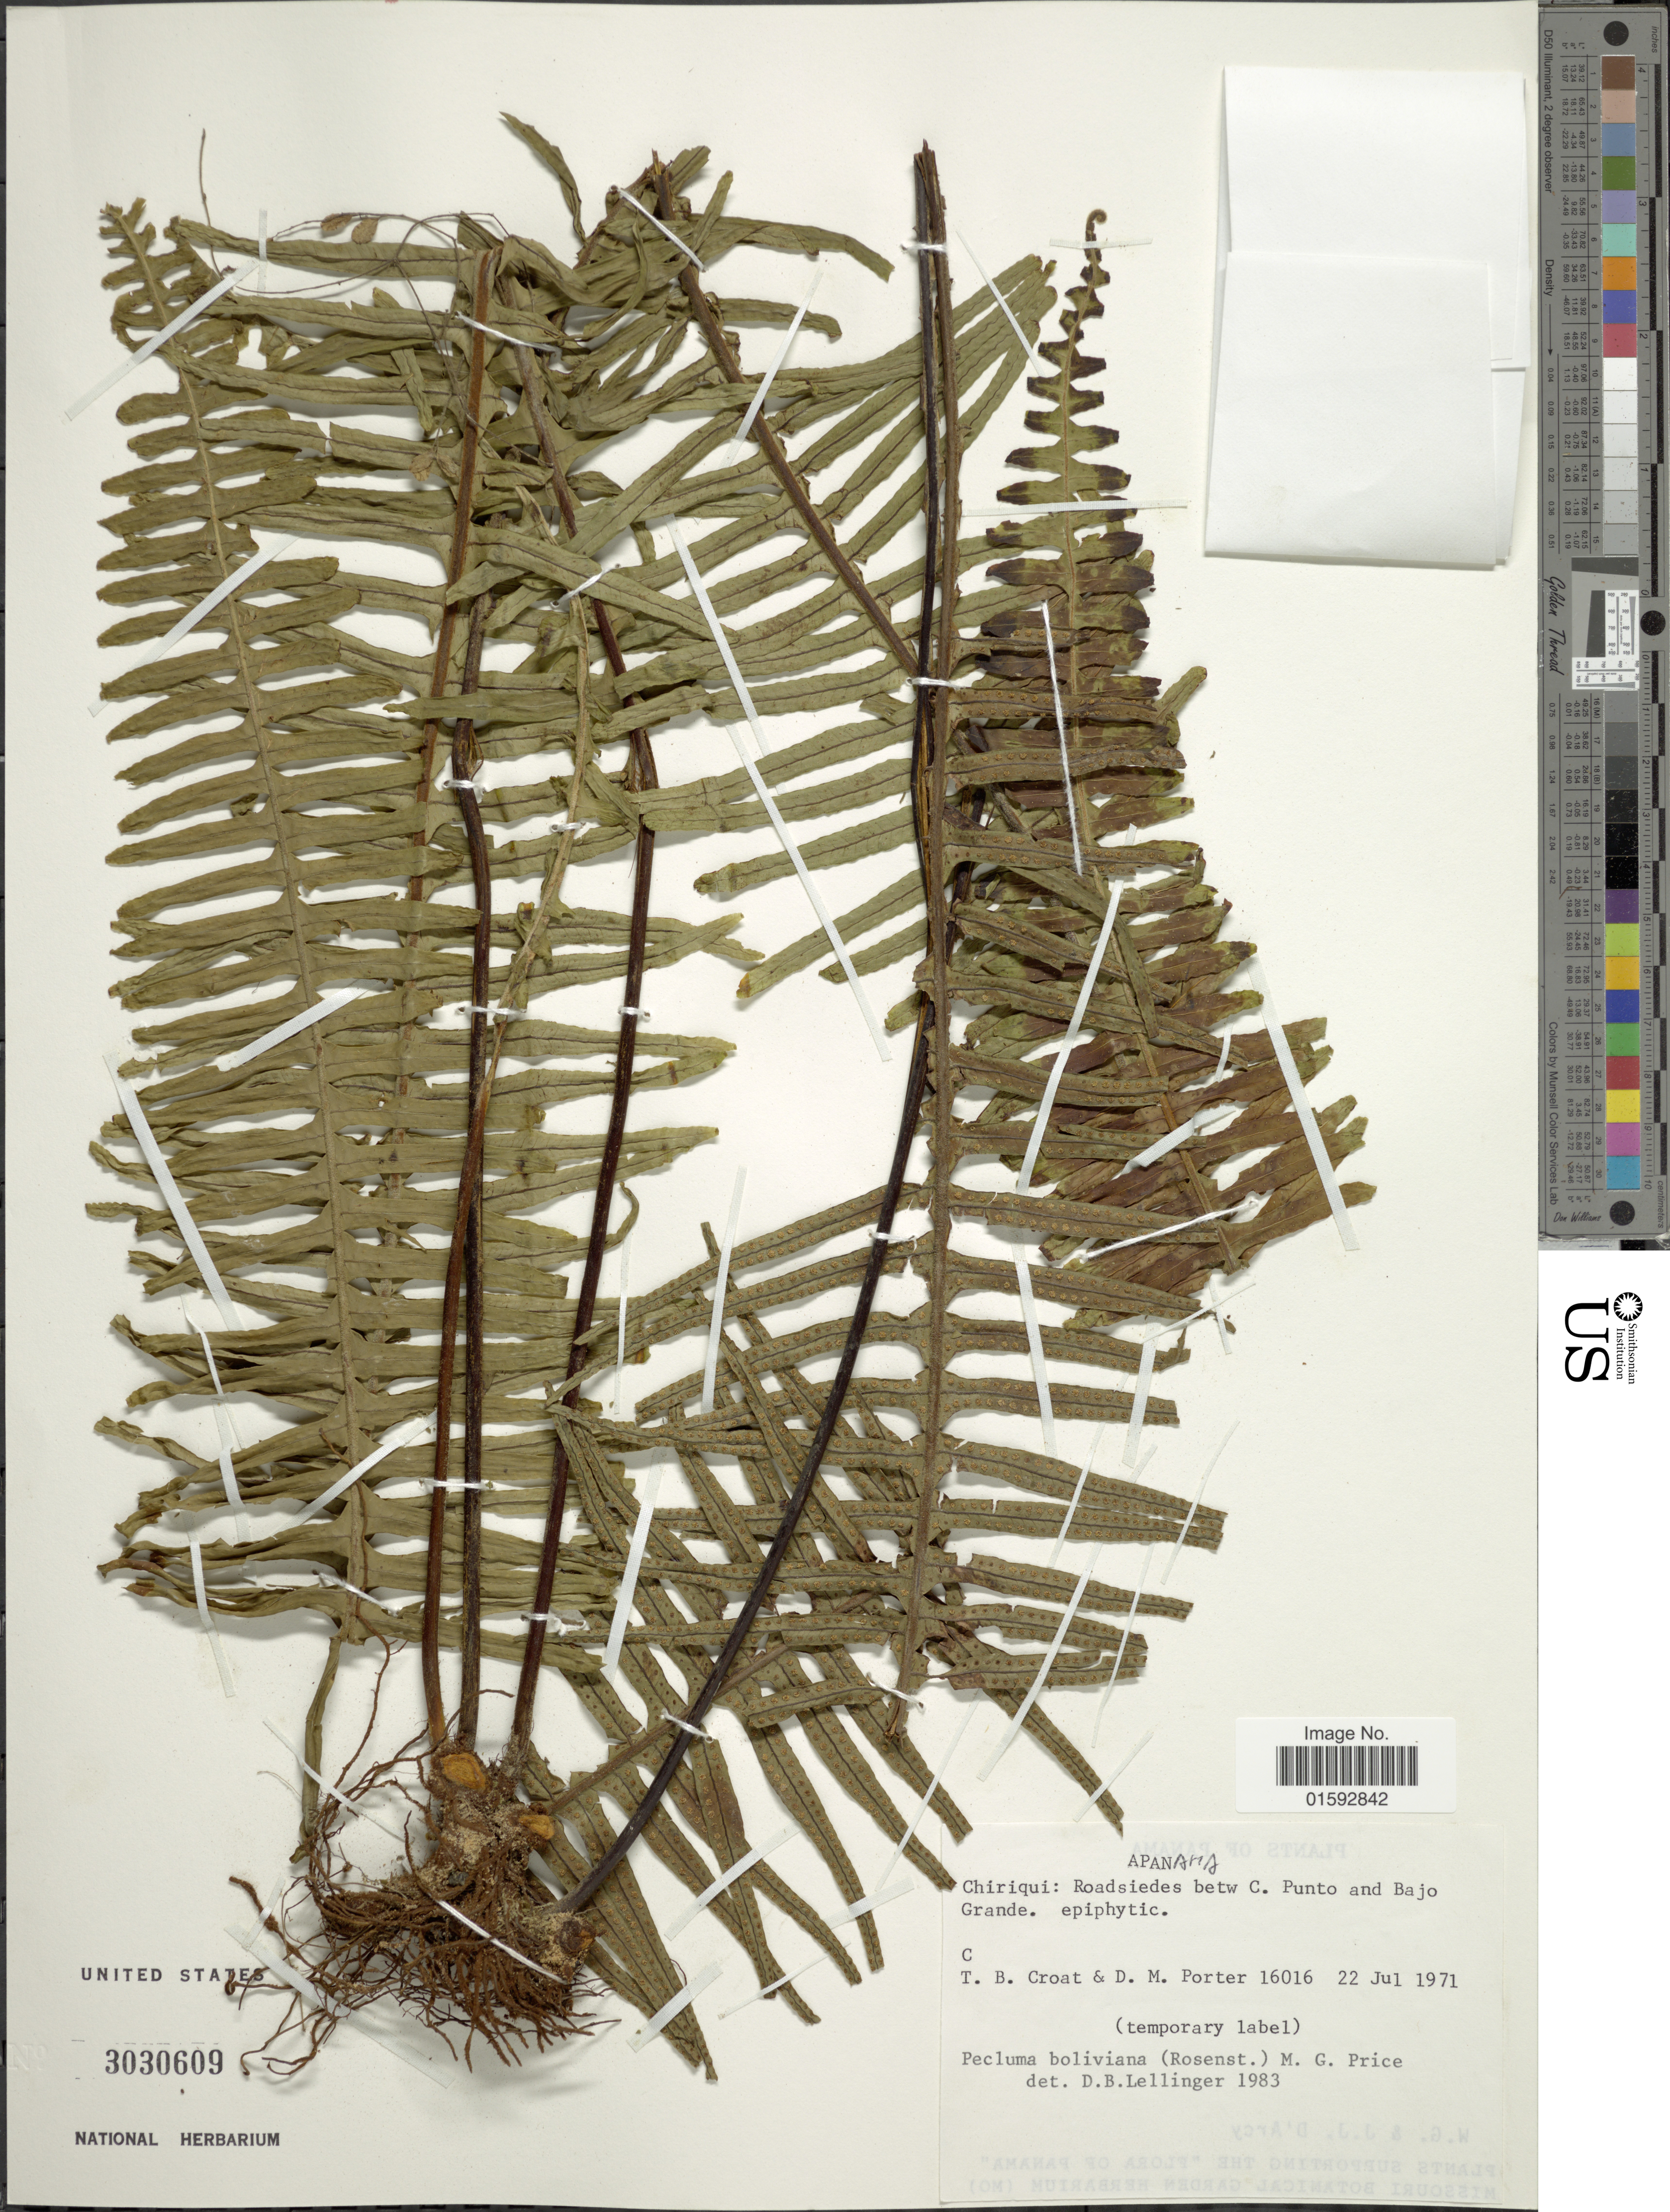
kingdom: Plantae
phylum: Tracheophyta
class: Polypodiopsida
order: Polypodiales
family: Polypodiaceae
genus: Pecluma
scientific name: Pecluma divaricata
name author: (E. Fourn.) Mickel & Beitel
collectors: T. B. Croat & D. Porter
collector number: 16016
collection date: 1971-07-22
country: Panama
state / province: Chiriqui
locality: Roadsides betw. C. Punto and Bajo Grande. epiphytic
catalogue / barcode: US 3030609